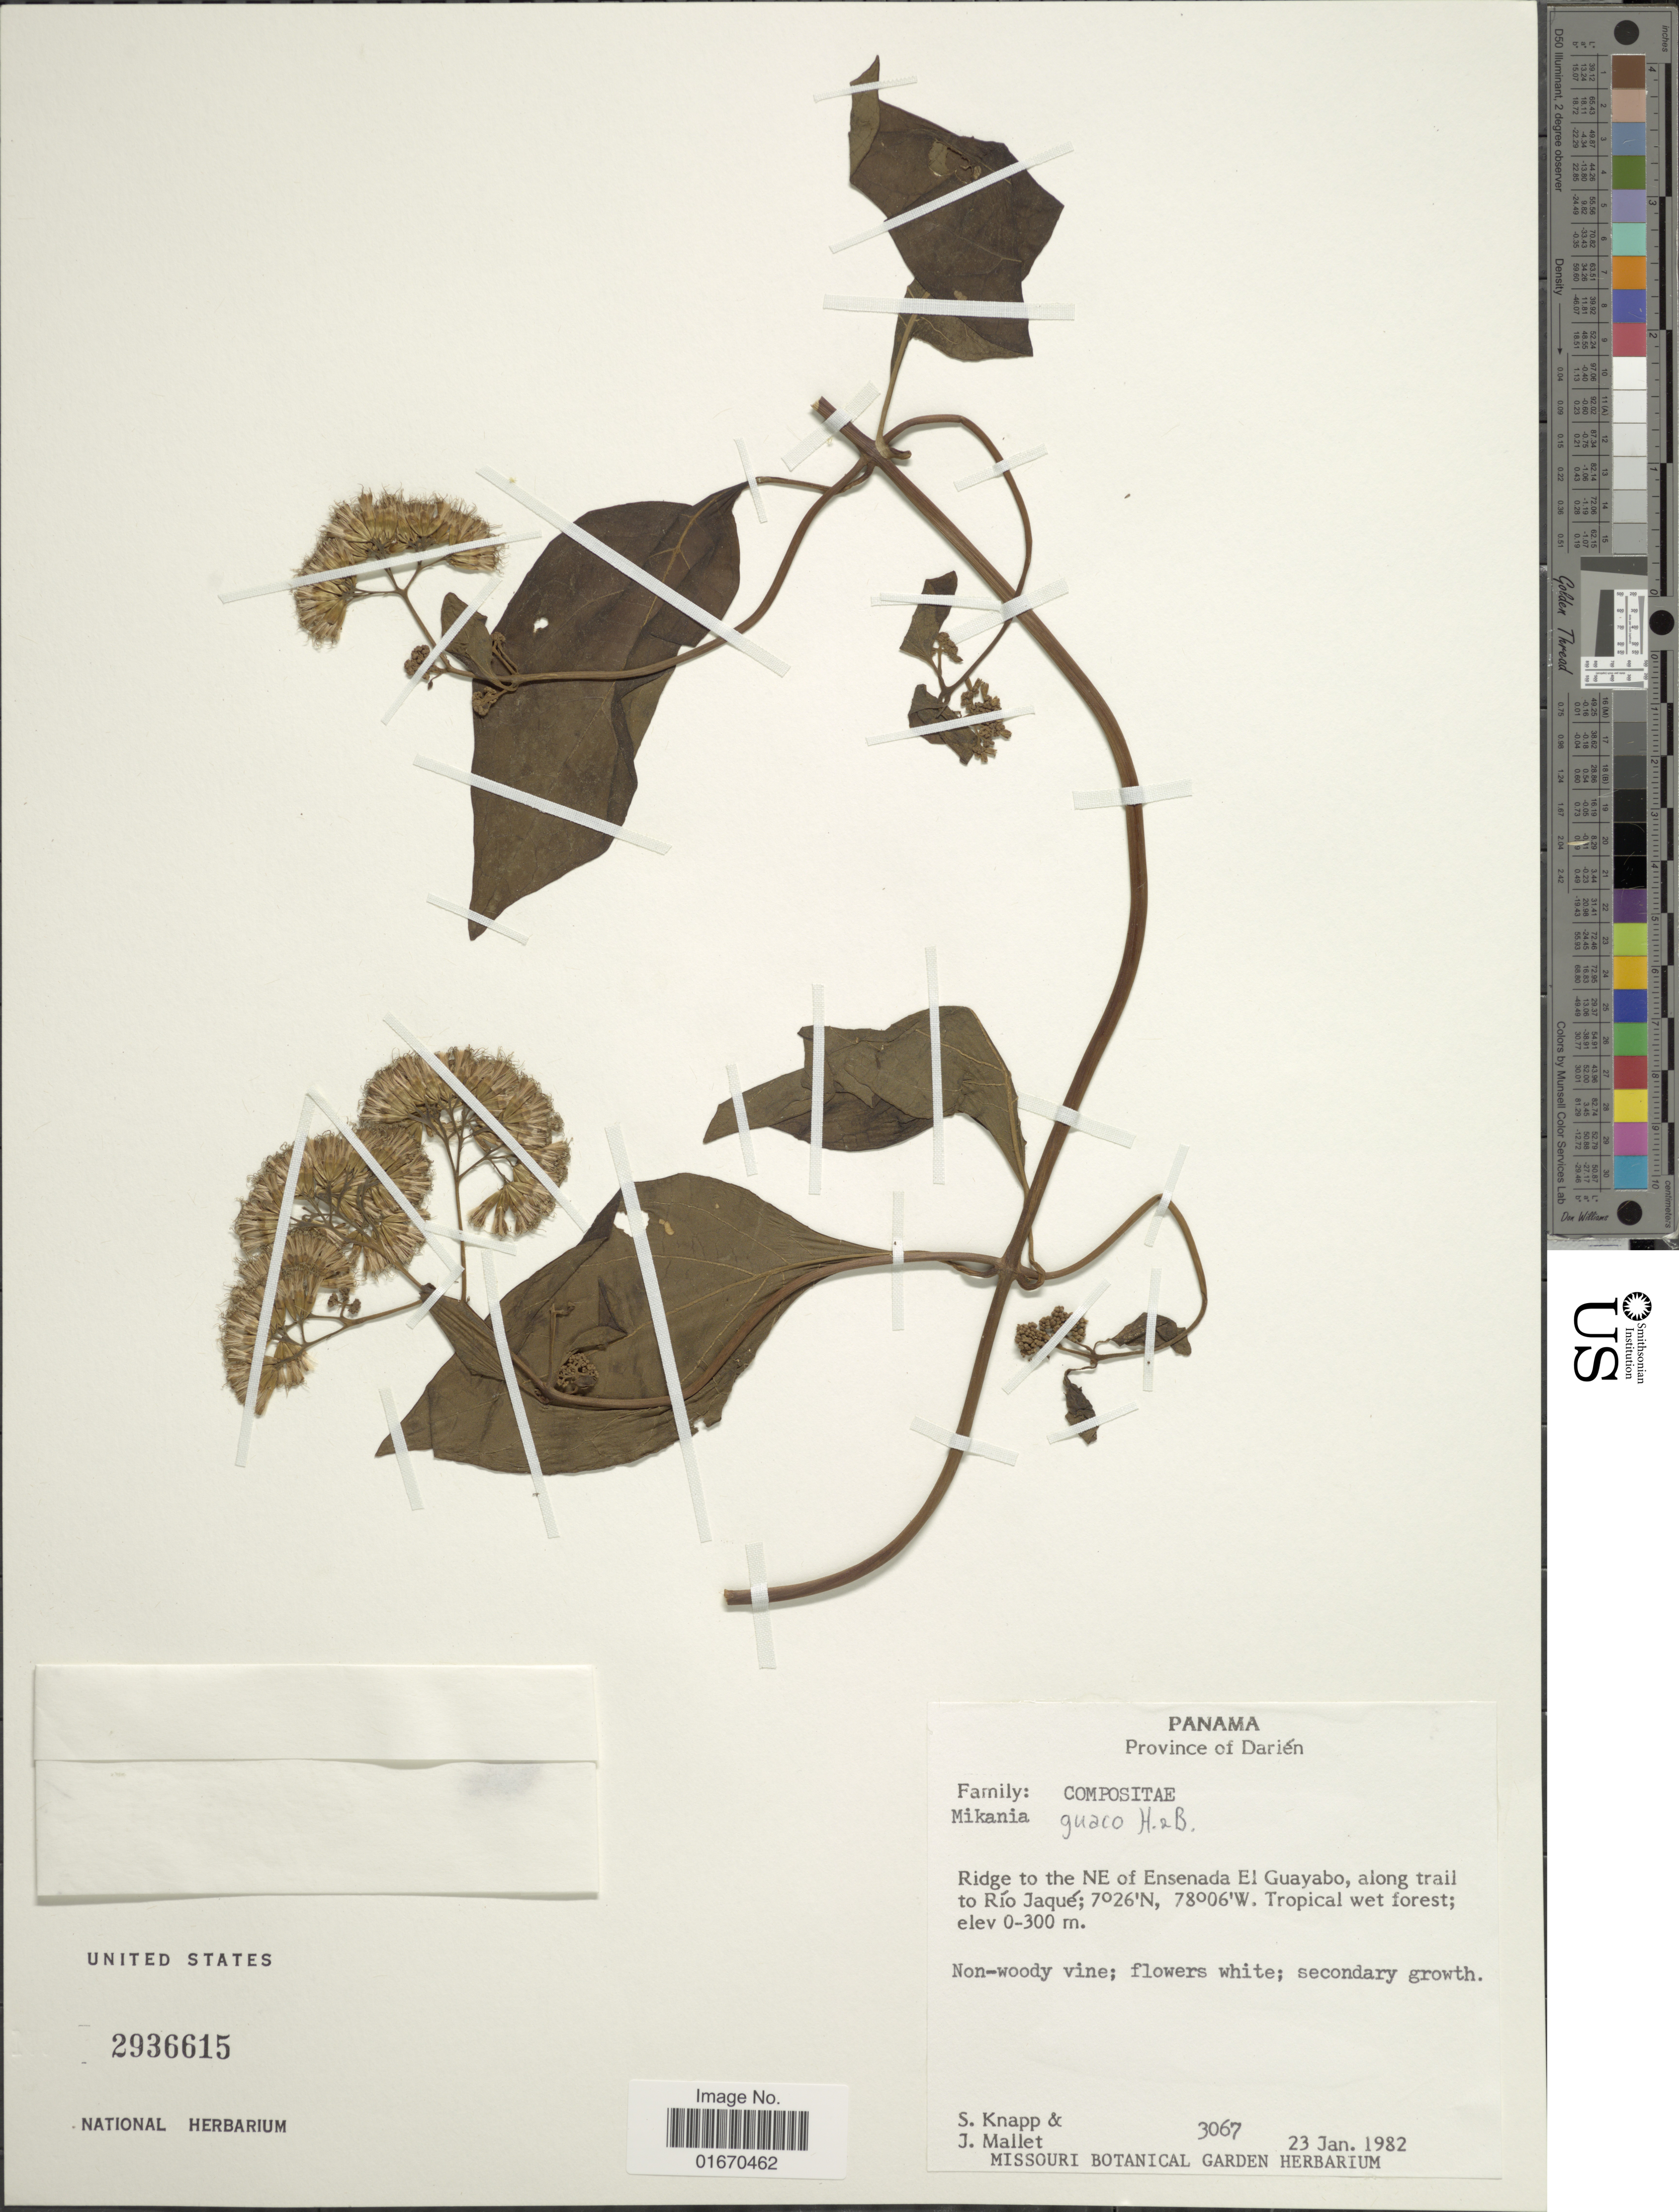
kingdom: Plantae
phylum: Tracheophyta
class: Magnoliopsida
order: Asterales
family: Asteraceae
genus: Mikania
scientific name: Mikania guaco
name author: Humb. & Bonpl.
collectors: S. Knapp & J. Mallet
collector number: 3067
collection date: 1982-01-23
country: Panama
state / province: Darién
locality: Ridge to the NE of Ensenada El Guayabo, along trail to Rio Jaque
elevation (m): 0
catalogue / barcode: US 2936615